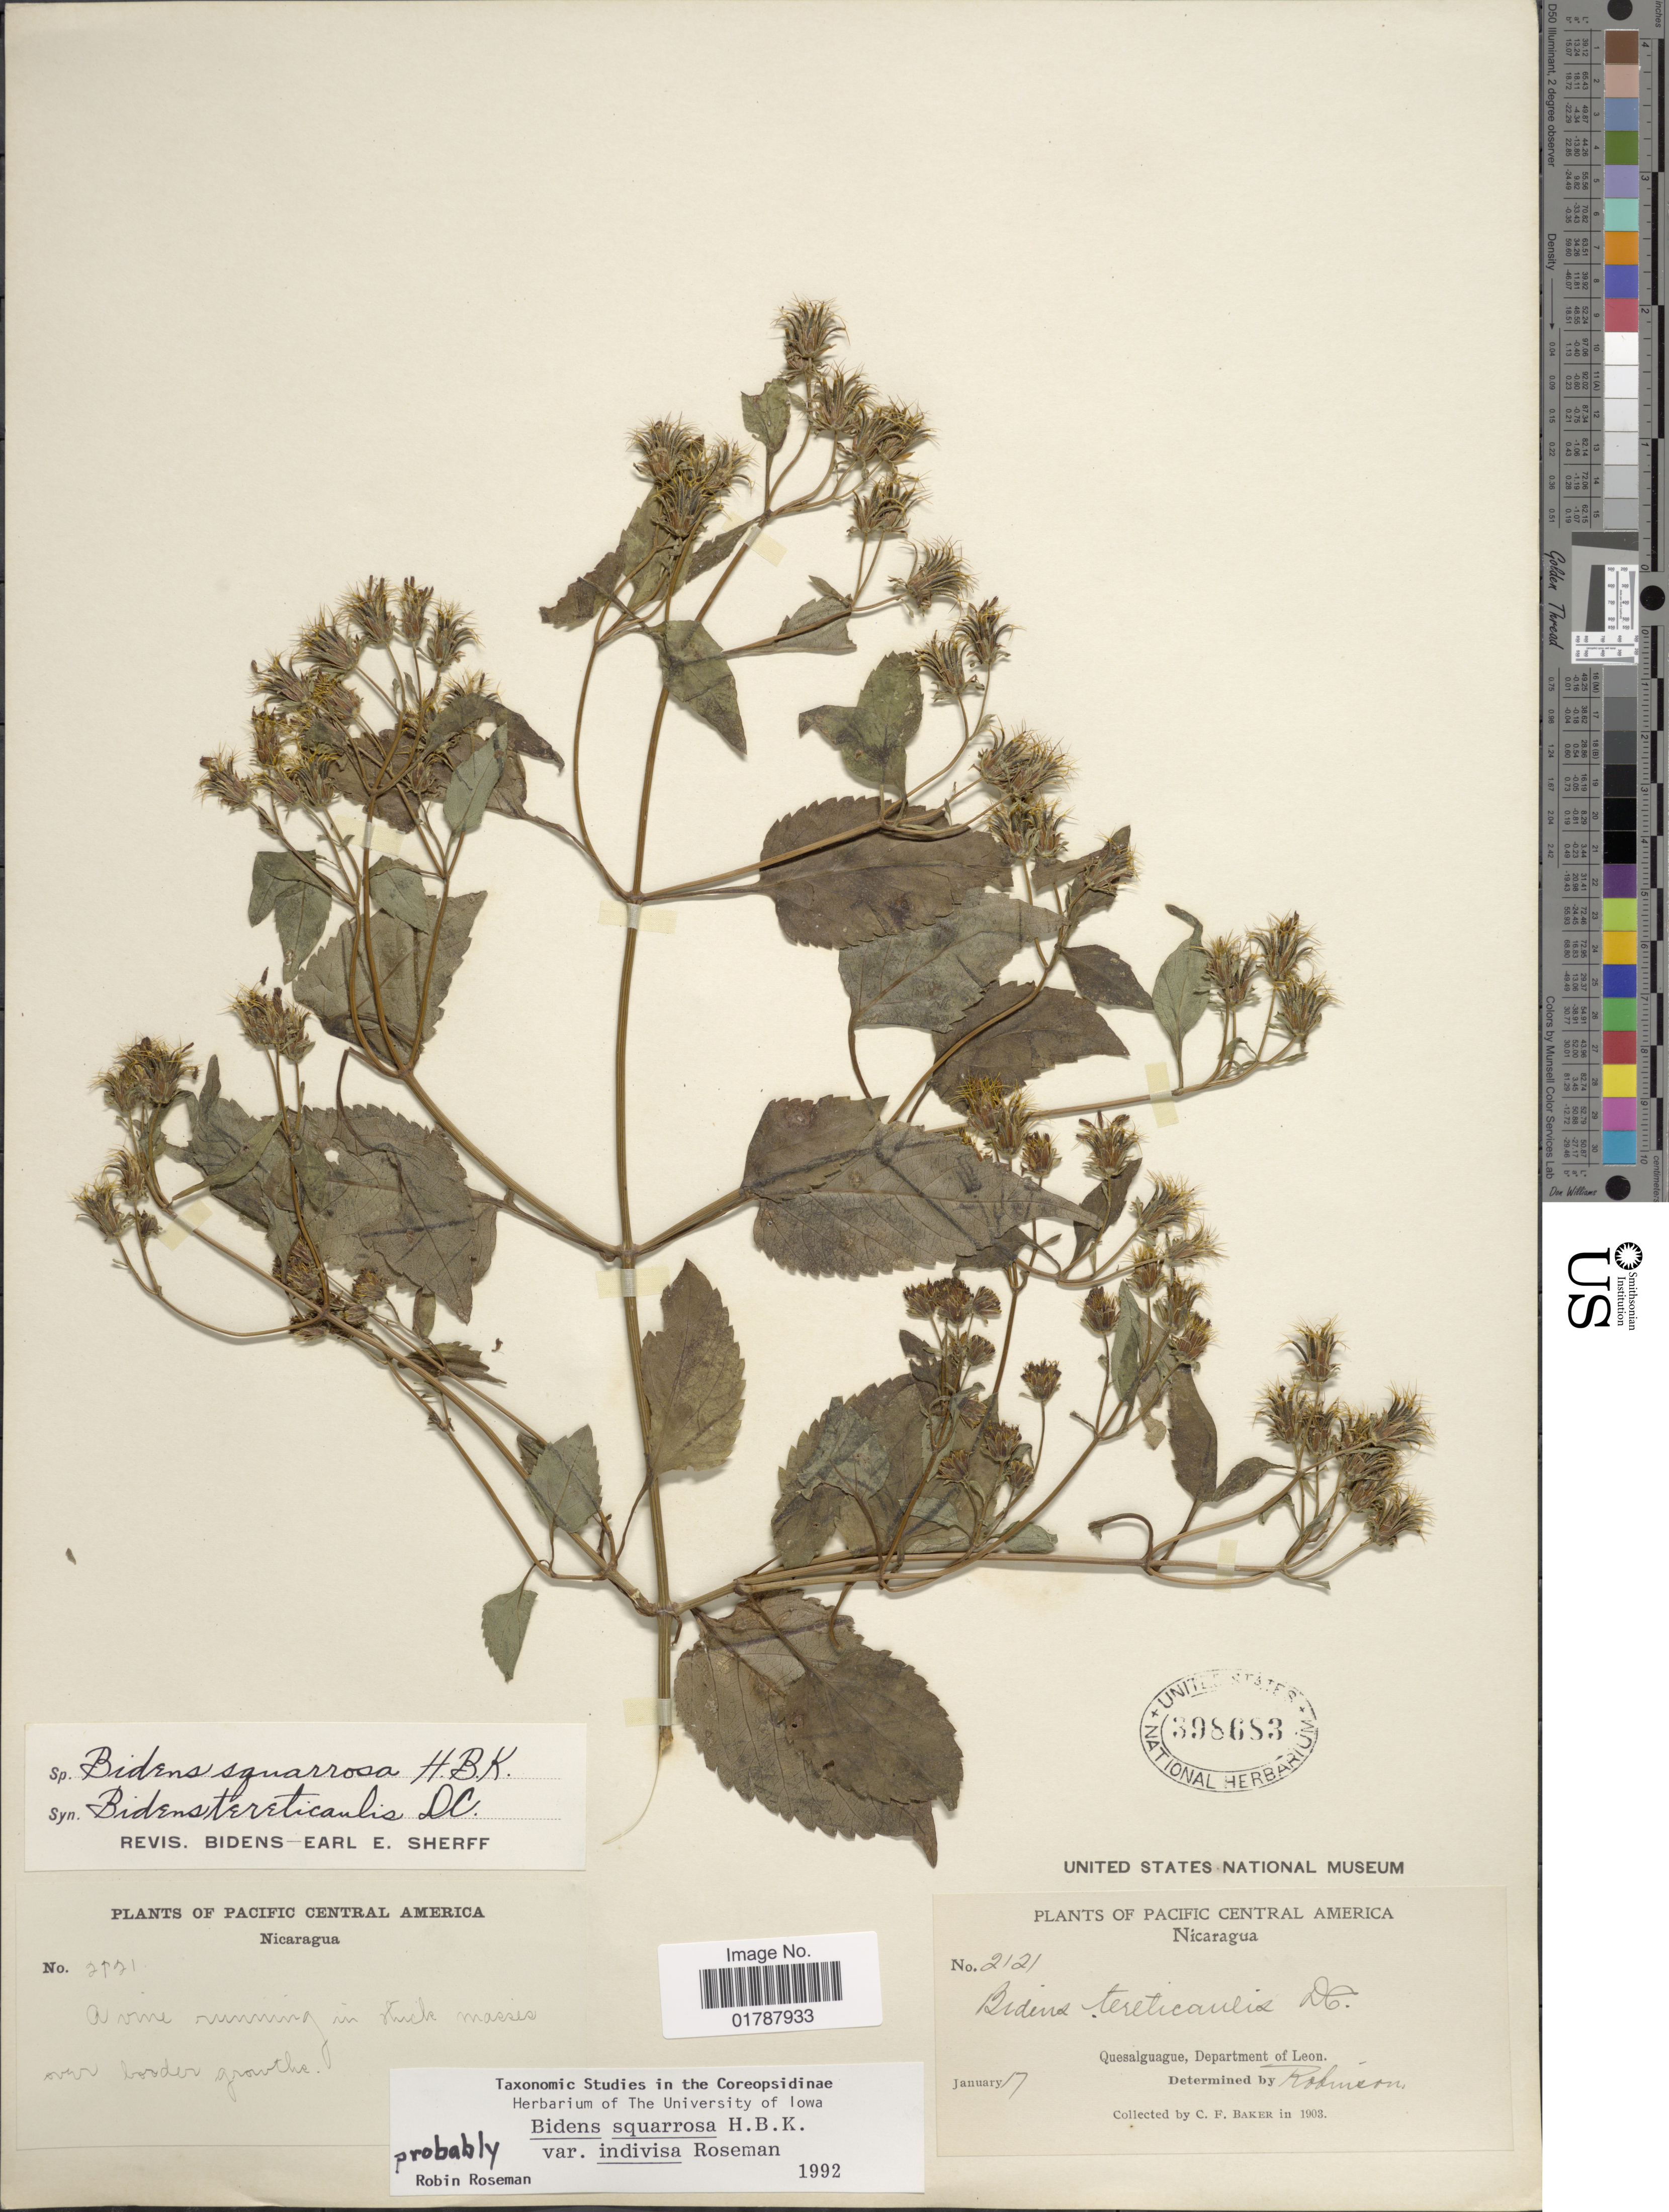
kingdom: Plantae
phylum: Tracheophyta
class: Magnoliopsida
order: Asterales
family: Asteraceae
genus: Bidens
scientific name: Bidens squarrosa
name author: Kunth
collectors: C. F. Baker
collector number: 2121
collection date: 1903-01-17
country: Nicaragua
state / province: Leon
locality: Quesalguague, Department of Leon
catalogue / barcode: US 398683